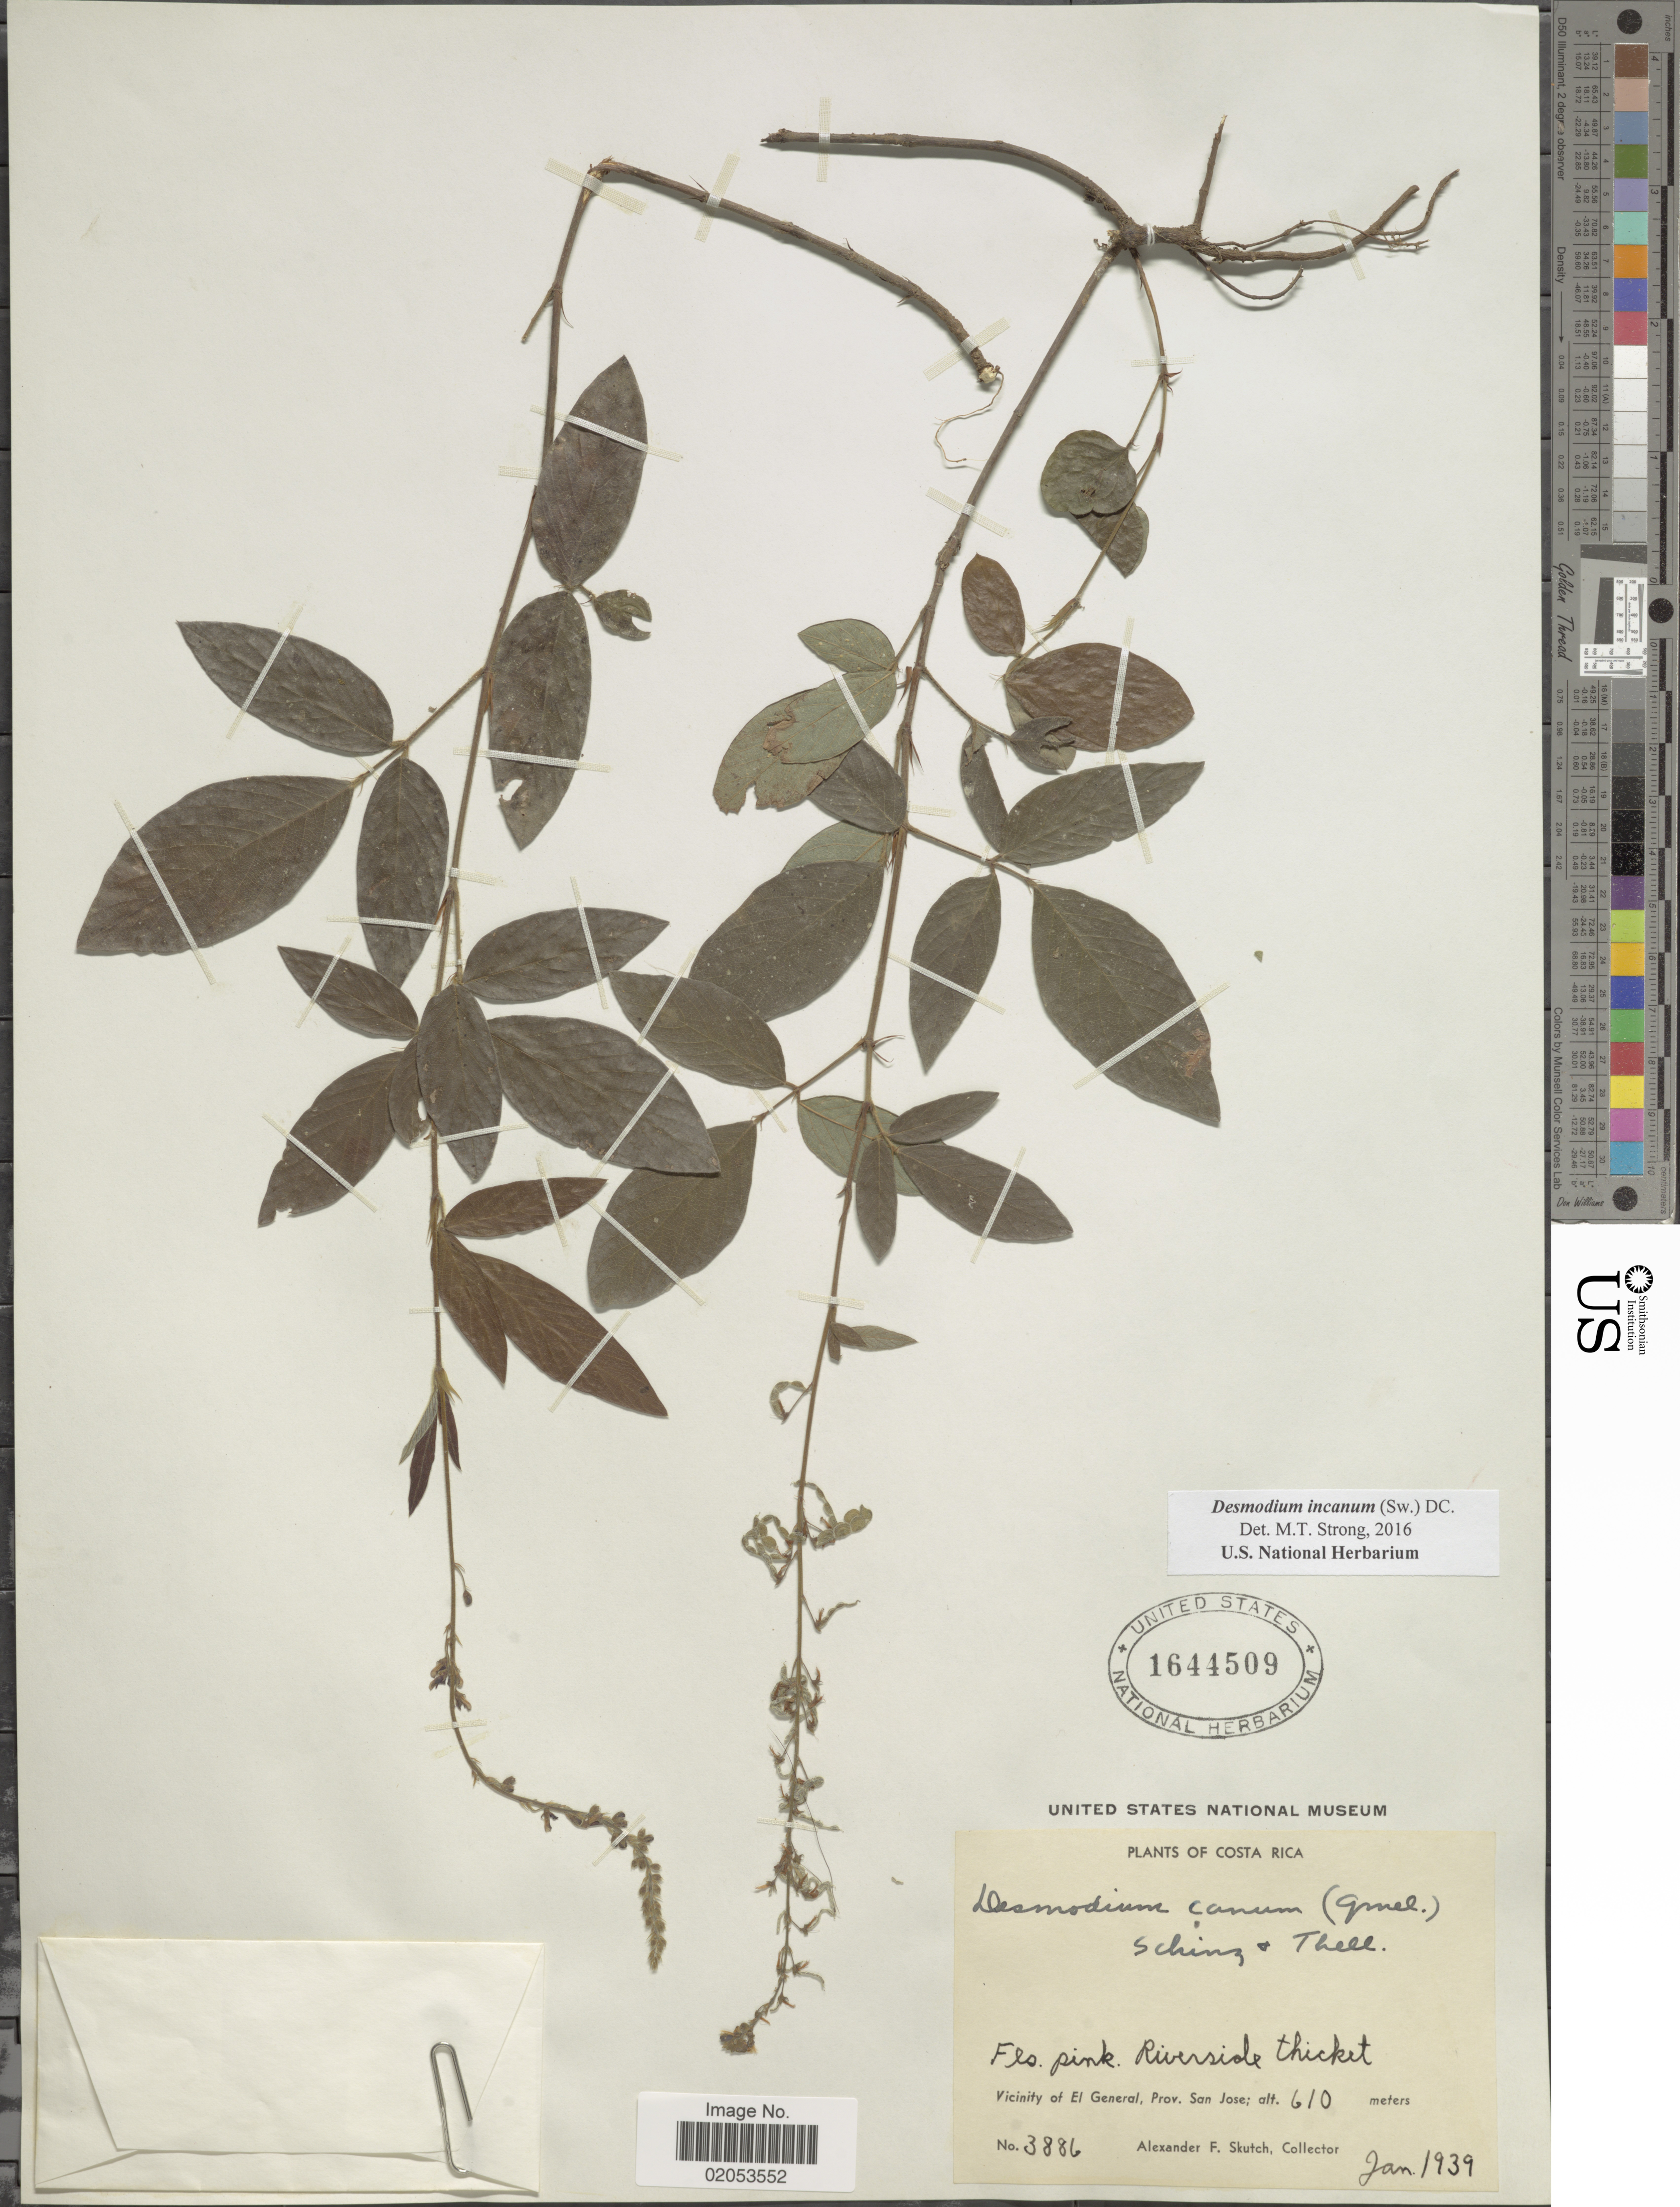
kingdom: Plantae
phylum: Tracheophyta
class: Magnoliopsida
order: Fabales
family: Fabaceae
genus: Desmodium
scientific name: Desmodium incanum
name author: (Sw.) DC.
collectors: A. F. Skutch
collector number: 3886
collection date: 1939-01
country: Costa Rica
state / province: San José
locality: Riverside thicket, Vicinity of El General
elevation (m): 610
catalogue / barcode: US 1644509